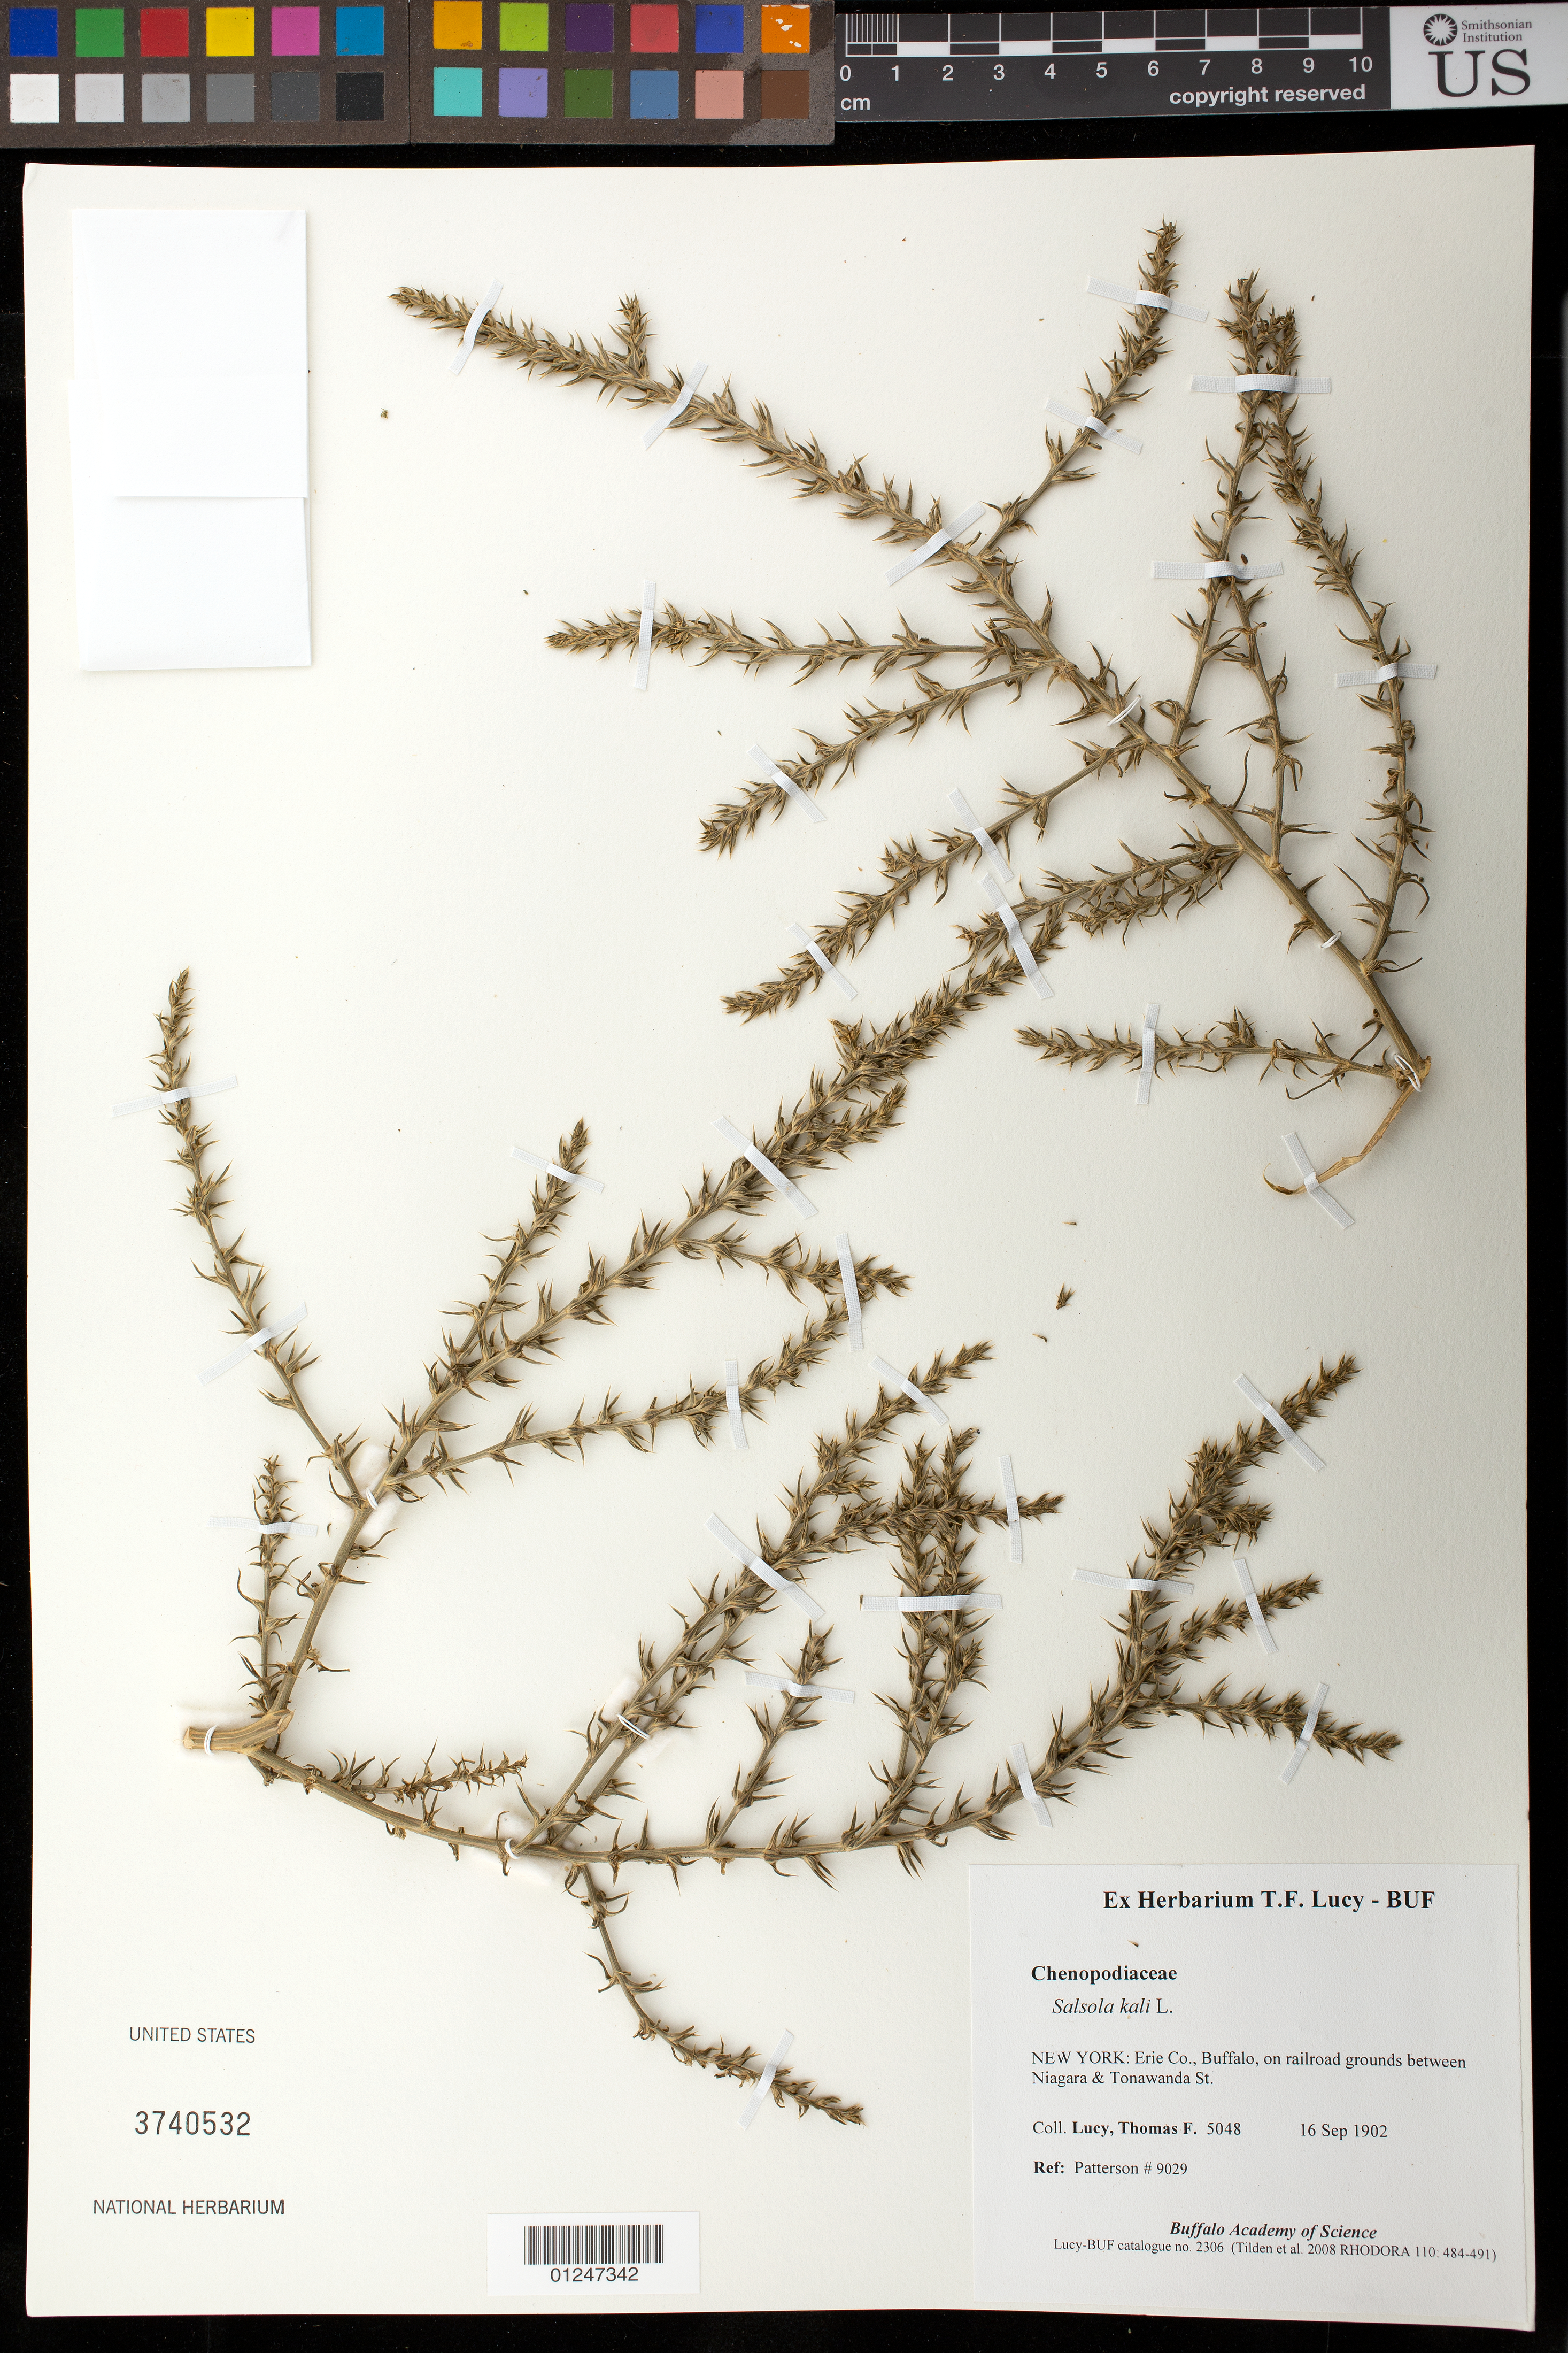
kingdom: Plantae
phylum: Tracheophyta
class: Magnoliopsida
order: Caryophyllales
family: Amaranthaceae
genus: Salsola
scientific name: Salsola kali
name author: L.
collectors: T. Lucy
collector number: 5048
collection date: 1902-09-16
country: United States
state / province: New York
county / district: Erie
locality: Buffalo, on railroad grounds between Niagara & Tonawanda St.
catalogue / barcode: US 3740532